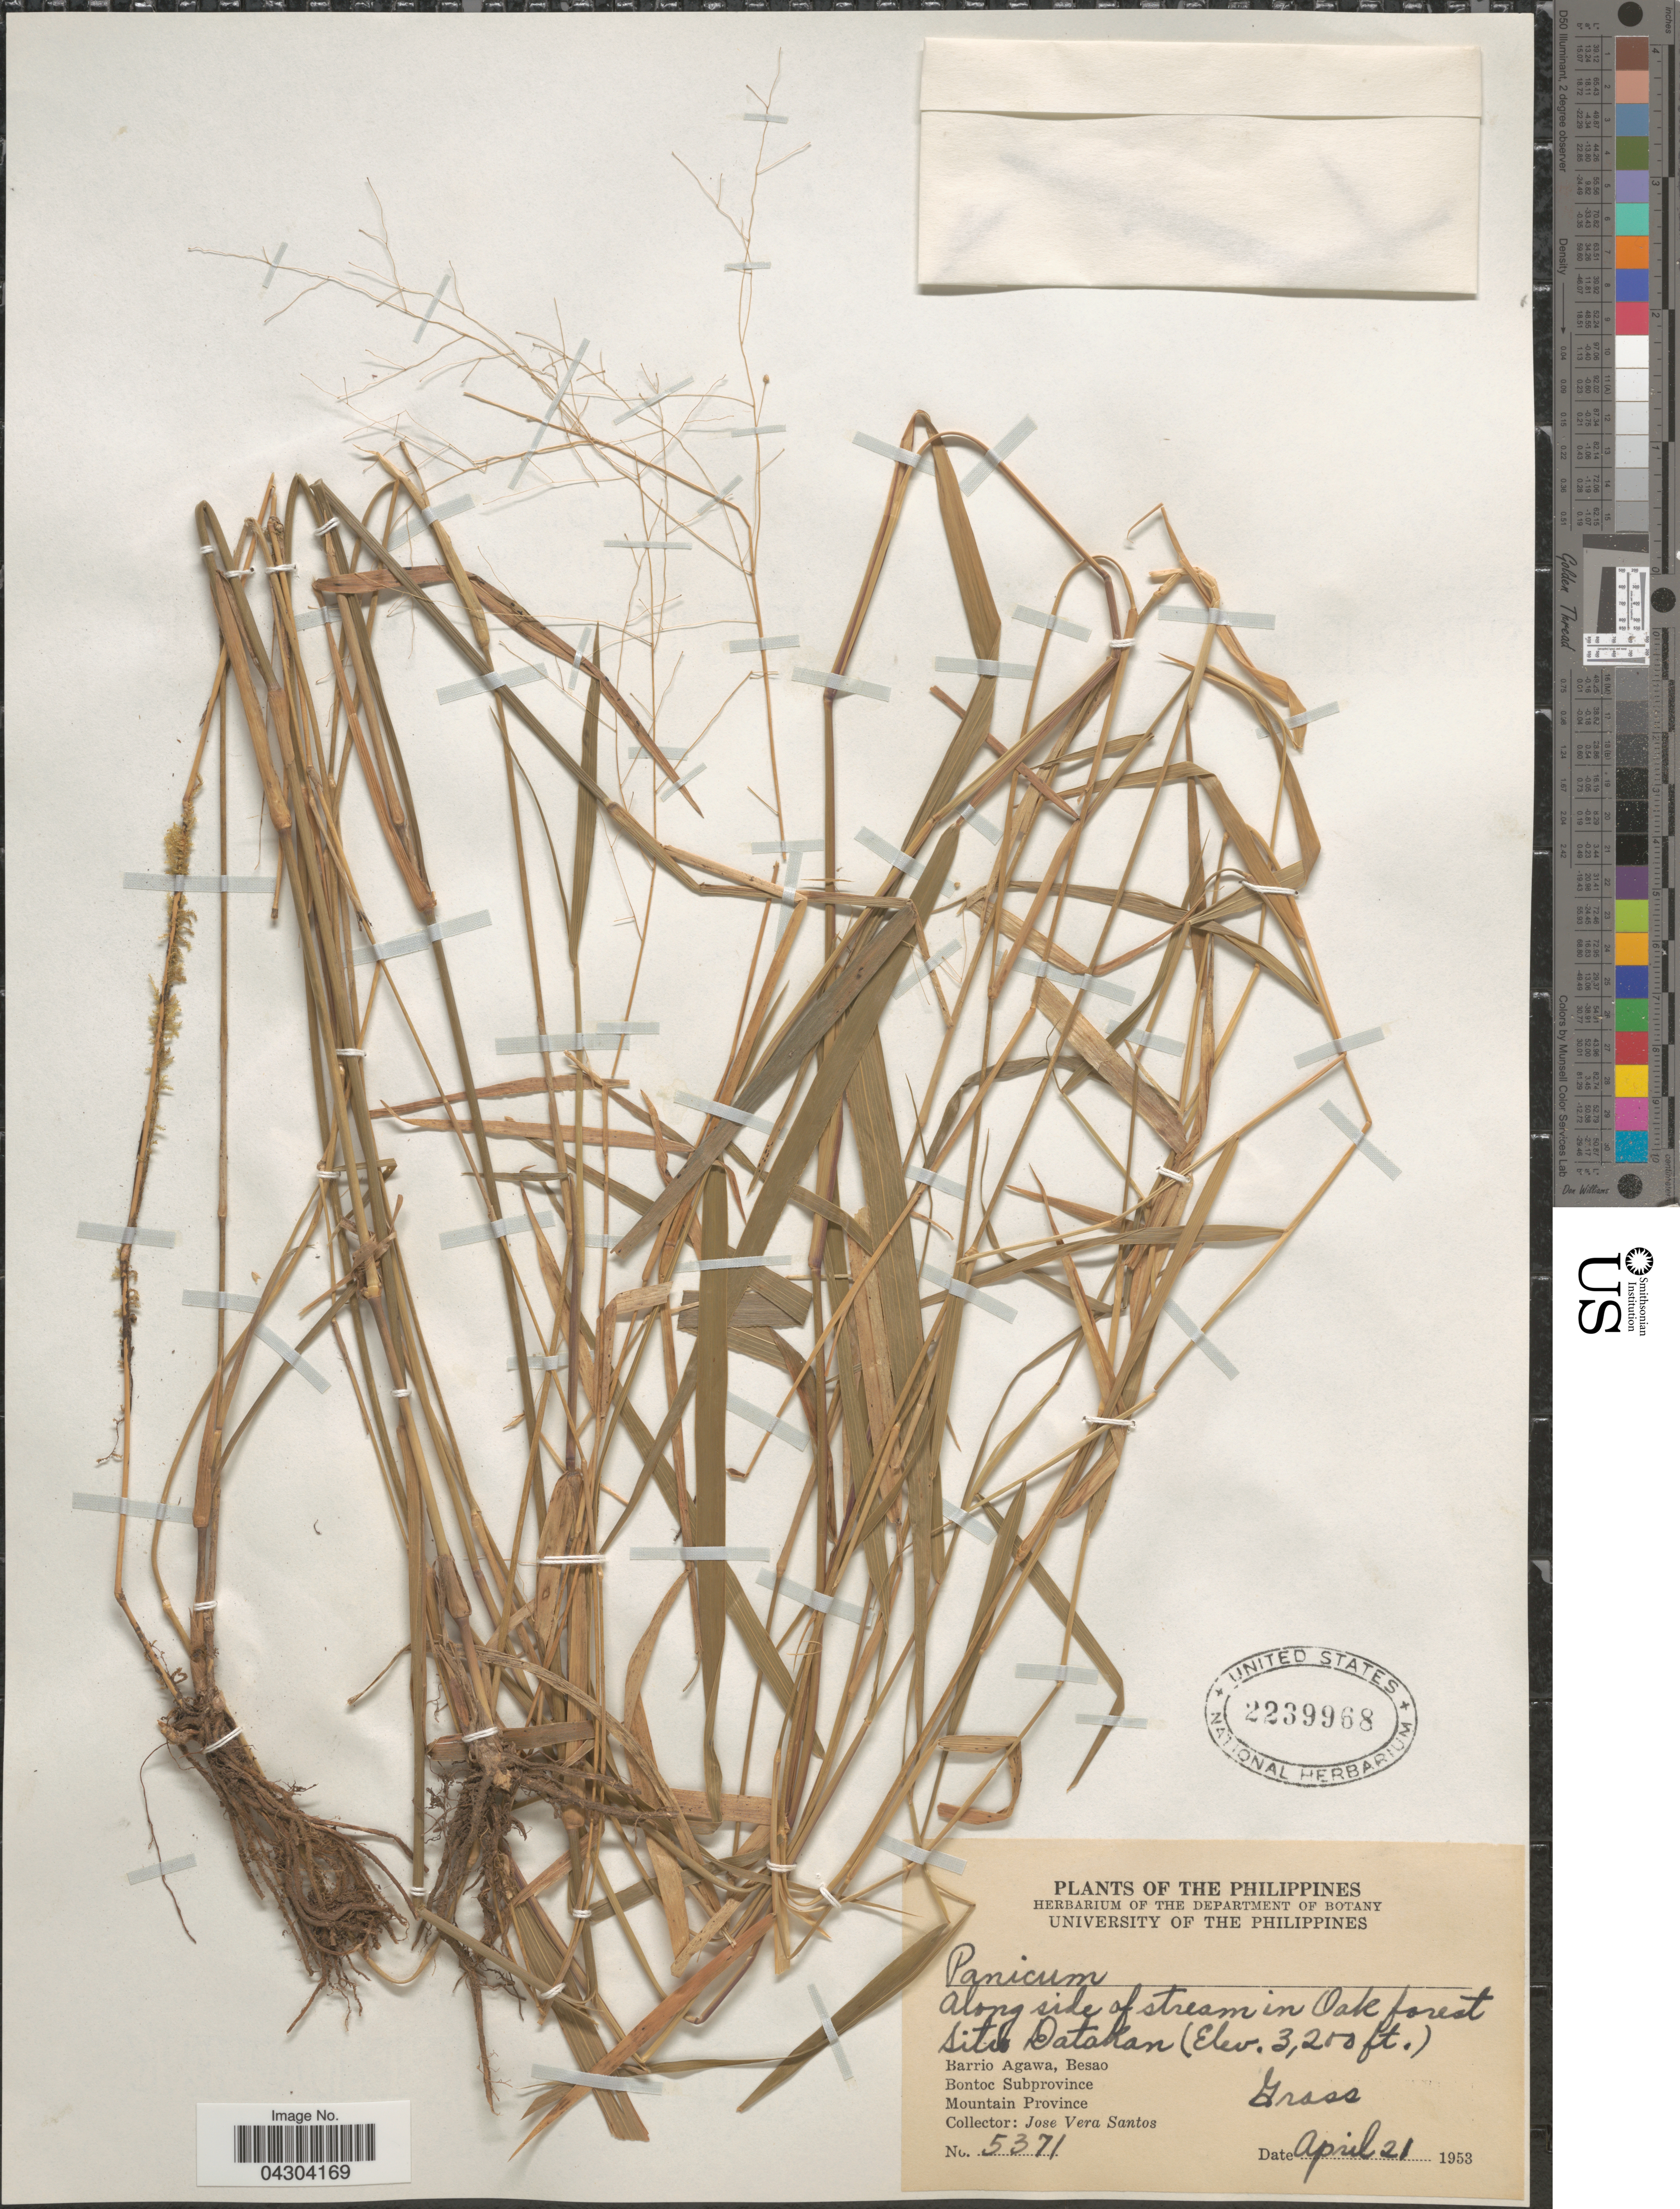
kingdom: Plantae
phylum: Tracheophyta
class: Liliopsida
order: Poales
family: Poaceae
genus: Panicum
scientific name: Panicum sp.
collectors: J. V. Santos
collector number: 5371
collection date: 1953-04-21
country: Philippines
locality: Along side of stream in Oak forest Site Datakan. Barrio Agawa, Besao. Bontoc Subprovince. Mountain Province.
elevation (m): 975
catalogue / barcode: US 2239968